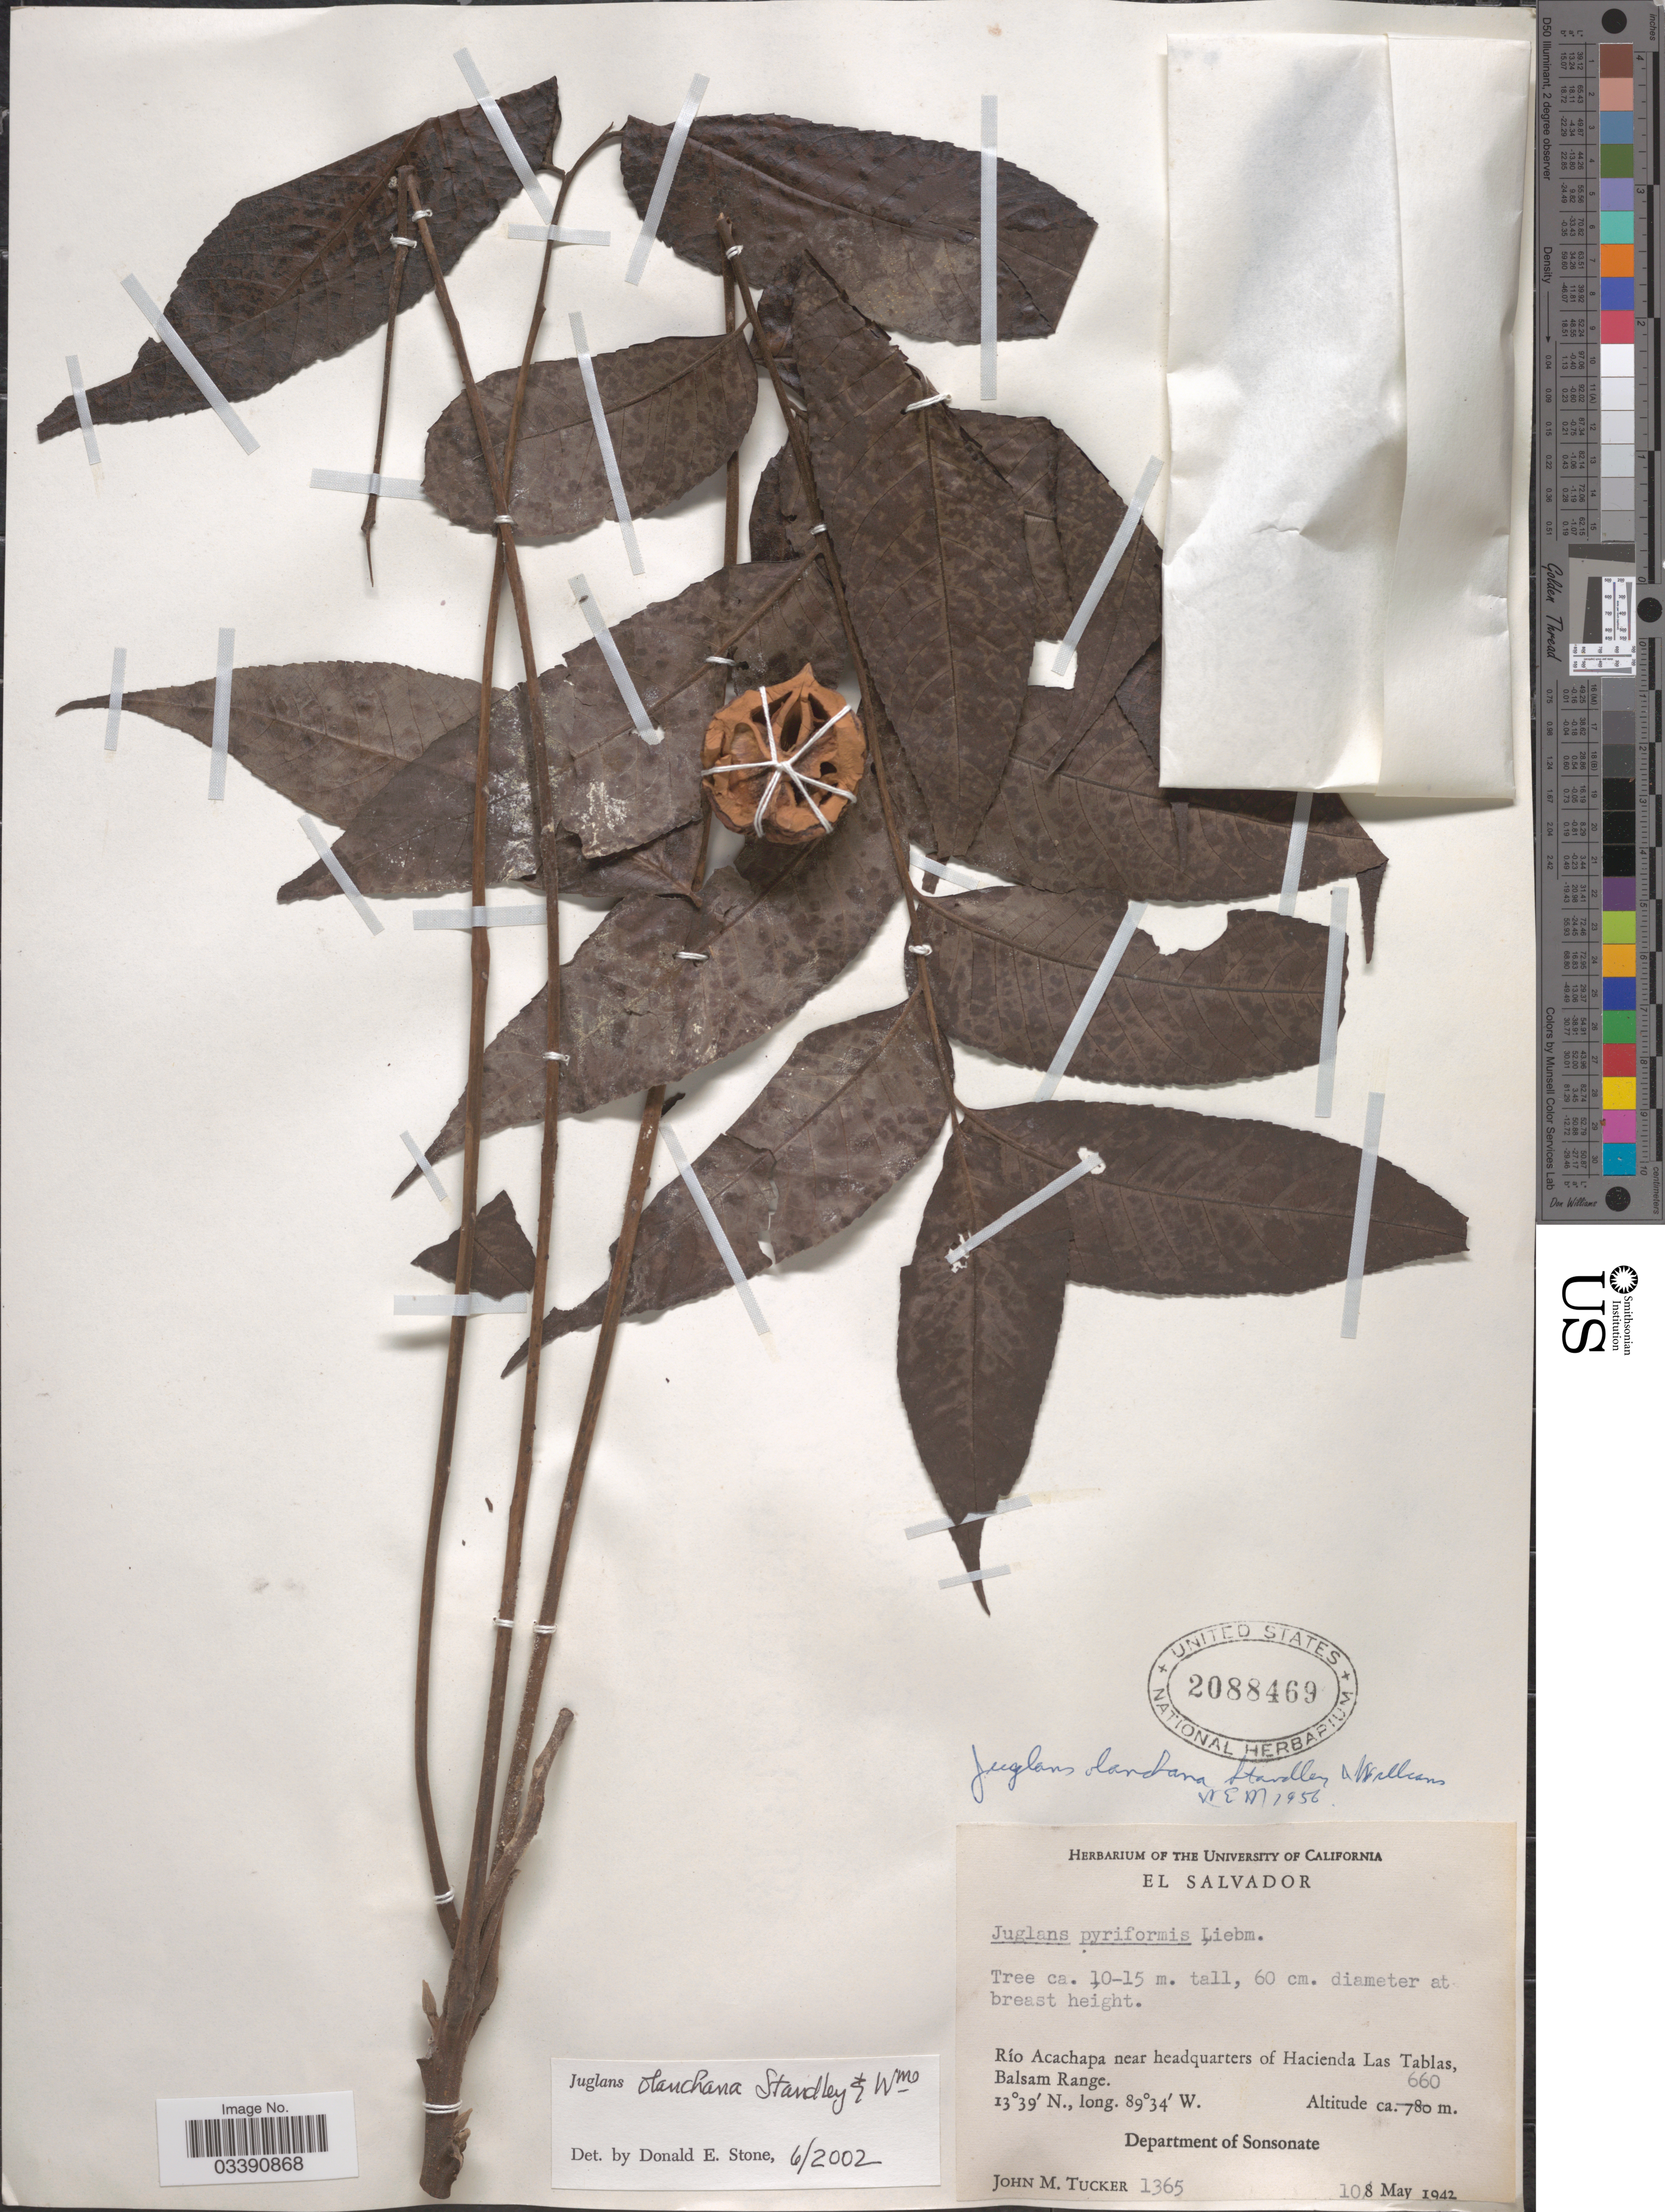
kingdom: Plantae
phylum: Tracheophyta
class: Magnoliopsida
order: Fagales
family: Juglandaceae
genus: Juglans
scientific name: Juglans olanchana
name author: Standl. & L.O. Williams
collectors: J. M. Tucker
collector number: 1365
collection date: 1942-05-10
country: El Salvador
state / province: Sonsonate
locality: Río Acachapa near headquarters of Hacienda Las Tablas, Balsam Range. Department of Sonsonate.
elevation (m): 660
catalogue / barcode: US 2088469